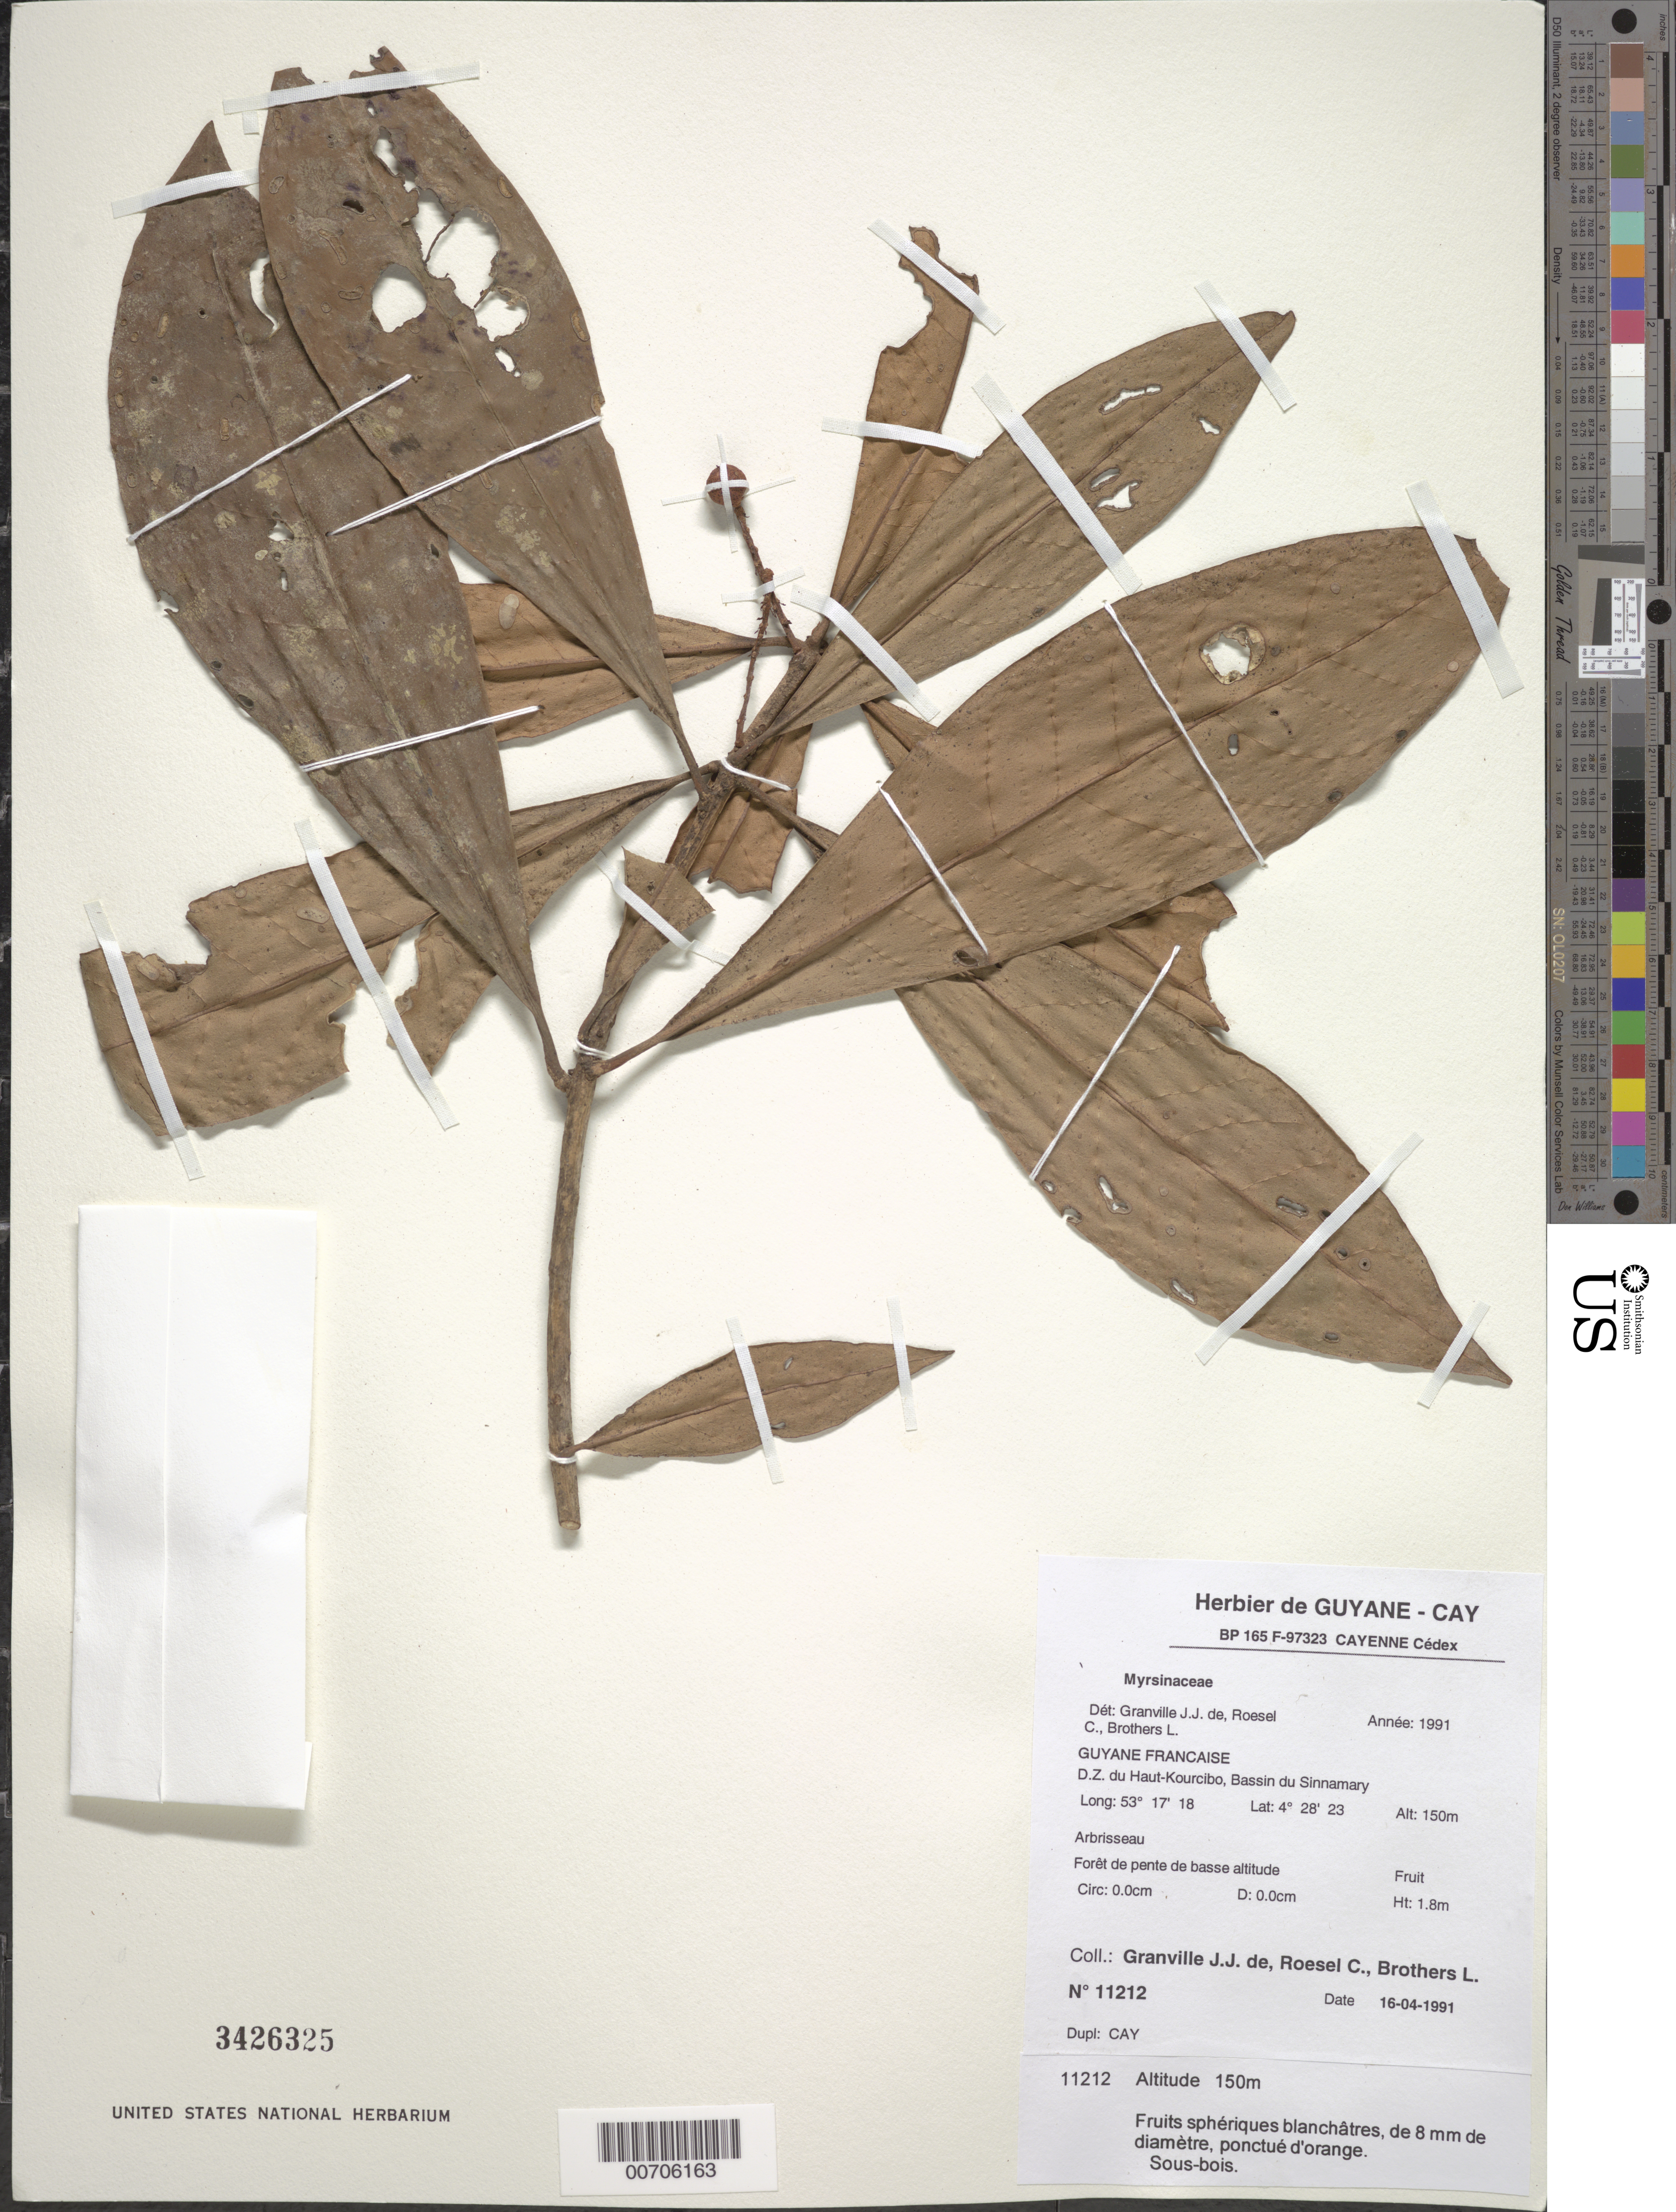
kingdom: Plantae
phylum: Tracheophyta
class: Magnoliopsida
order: Ericales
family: Primulaceae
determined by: Granville, J. J.; Roesel, C. S.; Brothers, Leslie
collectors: J.-J. de Granville, C. S. Roesel & L. Brothers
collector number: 11212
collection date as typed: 16-Apr-91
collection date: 1991-04-16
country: French Guiana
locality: D.Z. du Haut-Kourcibo, Bassin du Sinnamary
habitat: Low, slope forest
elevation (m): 150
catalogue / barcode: US 3426325